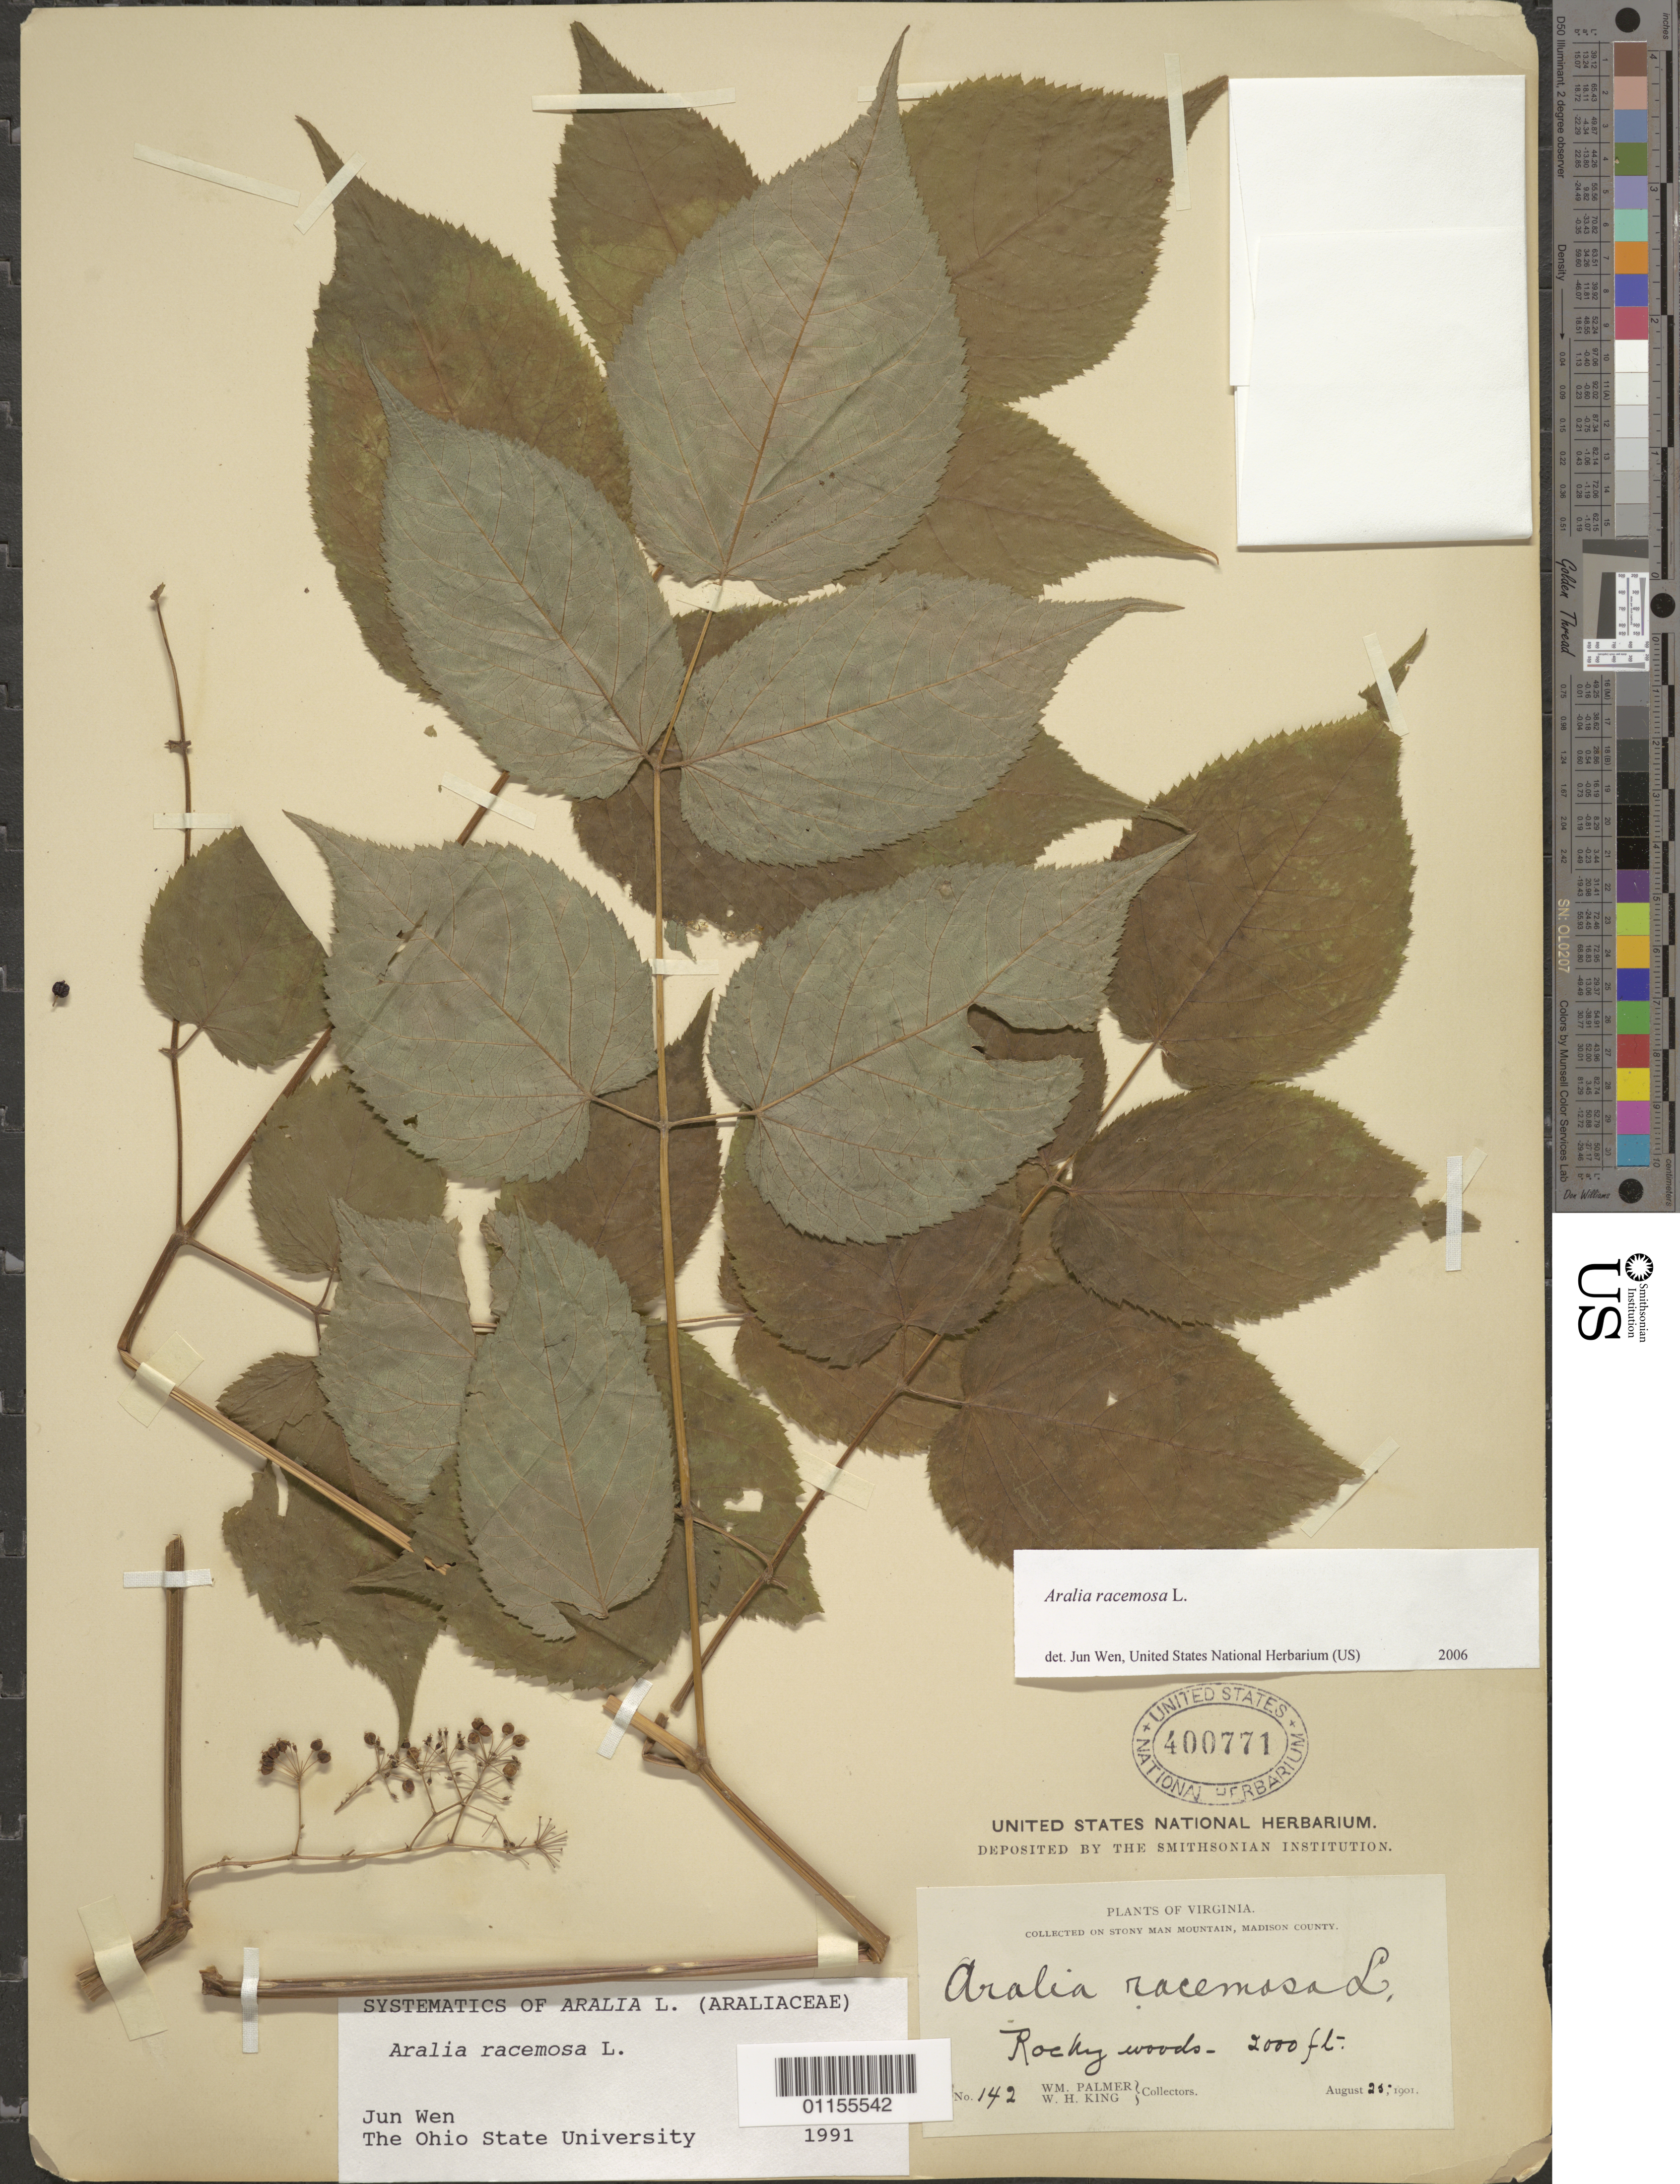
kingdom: Plantae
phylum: Tracheophyta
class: Magnoliopsida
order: Apiales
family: Araliaceae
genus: Aralia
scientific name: Aralia racemosa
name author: L.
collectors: W. Palmer & W. H. King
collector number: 142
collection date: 1901-08-25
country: United States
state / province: Virginia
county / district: Madison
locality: Stony Man Mt.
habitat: Rocky woods.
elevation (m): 610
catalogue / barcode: US 400771